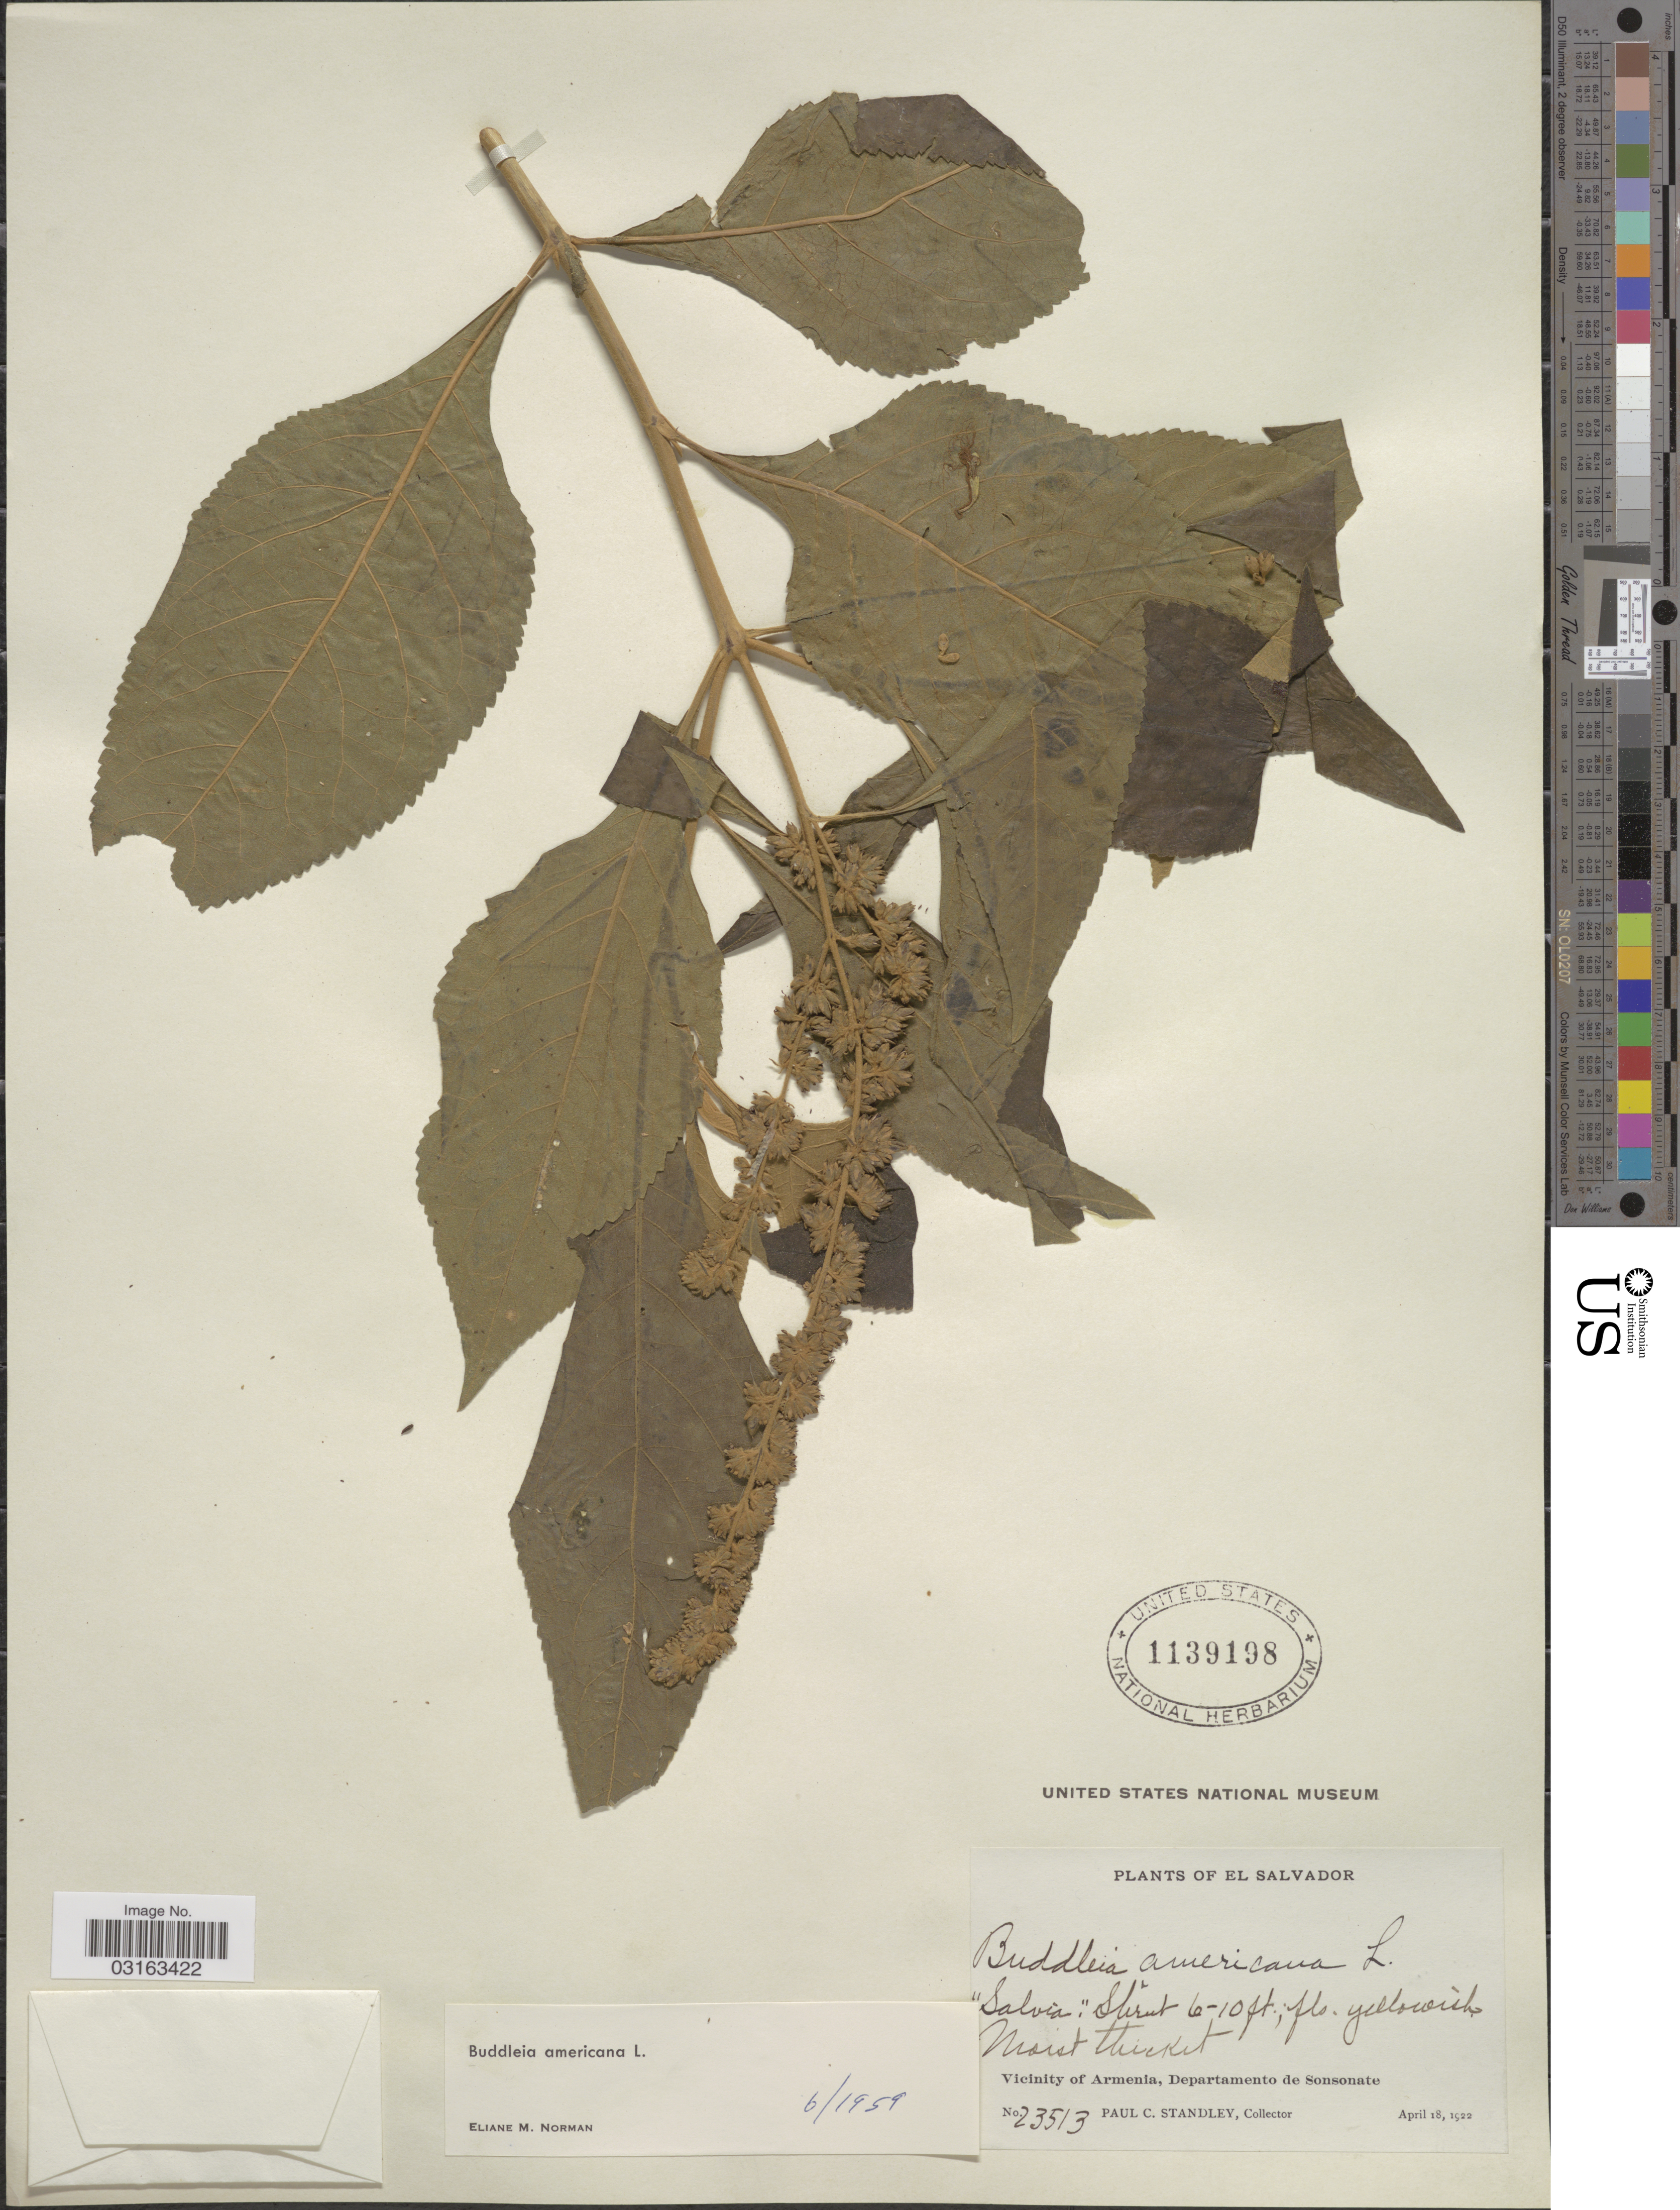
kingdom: Plantae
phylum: Tracheophyta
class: Magnoliopsida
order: Lamiales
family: Scrophulariaceae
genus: Buddleja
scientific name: Buddleja americana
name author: L.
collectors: P. C. Standley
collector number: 23513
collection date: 1922-04-18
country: El Salvador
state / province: Sonsonate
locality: Vicinity of Armenia, Departamento de Sonsonate.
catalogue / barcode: US 1139198